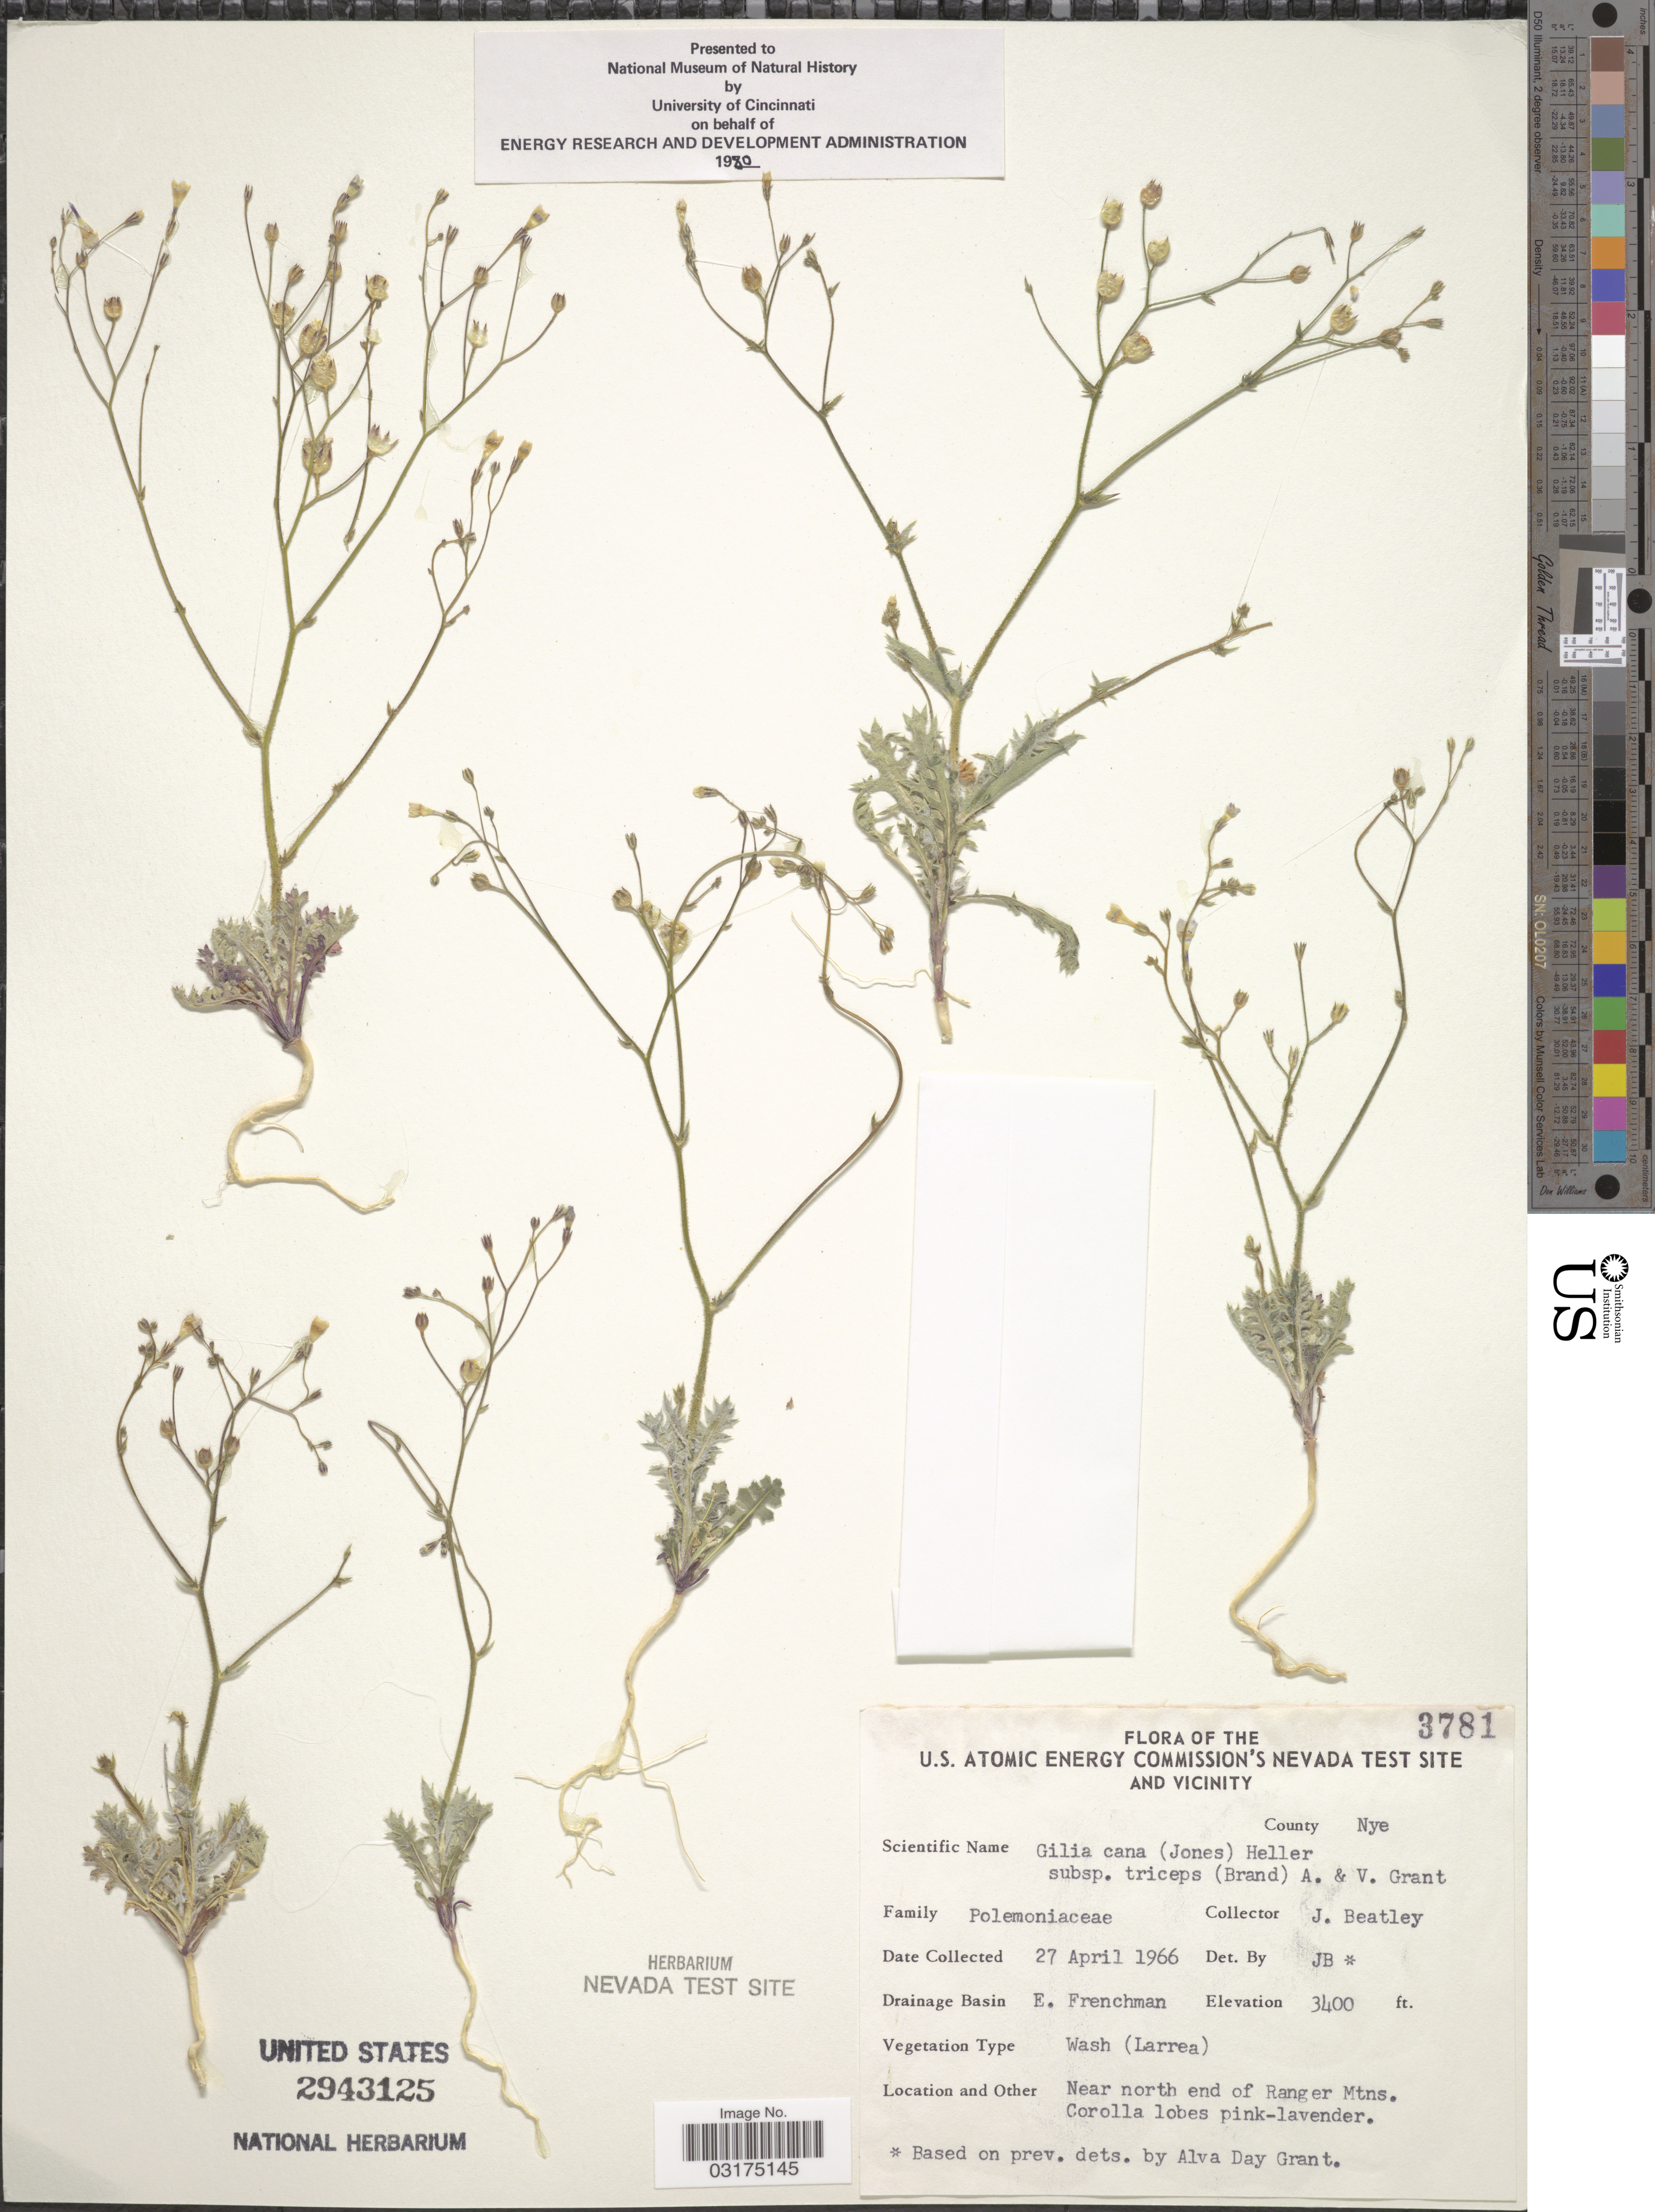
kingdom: Plantae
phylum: Tracheophyta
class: Magnoliopsida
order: Ericales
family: Polemoniaceae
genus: Gilia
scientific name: Gilia cana subsp. triceps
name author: (Brand) A.D. Grant & V.E. Grant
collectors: J. C. Beatley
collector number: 3781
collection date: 1966-04-27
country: United States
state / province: Nevada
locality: U.S. Atomic Energy Commission's Nevada Test Site and Vicinity, County Nye, Drainage Basin E. Frenchman, Near north end of Ranger Mtns.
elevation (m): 1036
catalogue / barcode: US 2943125